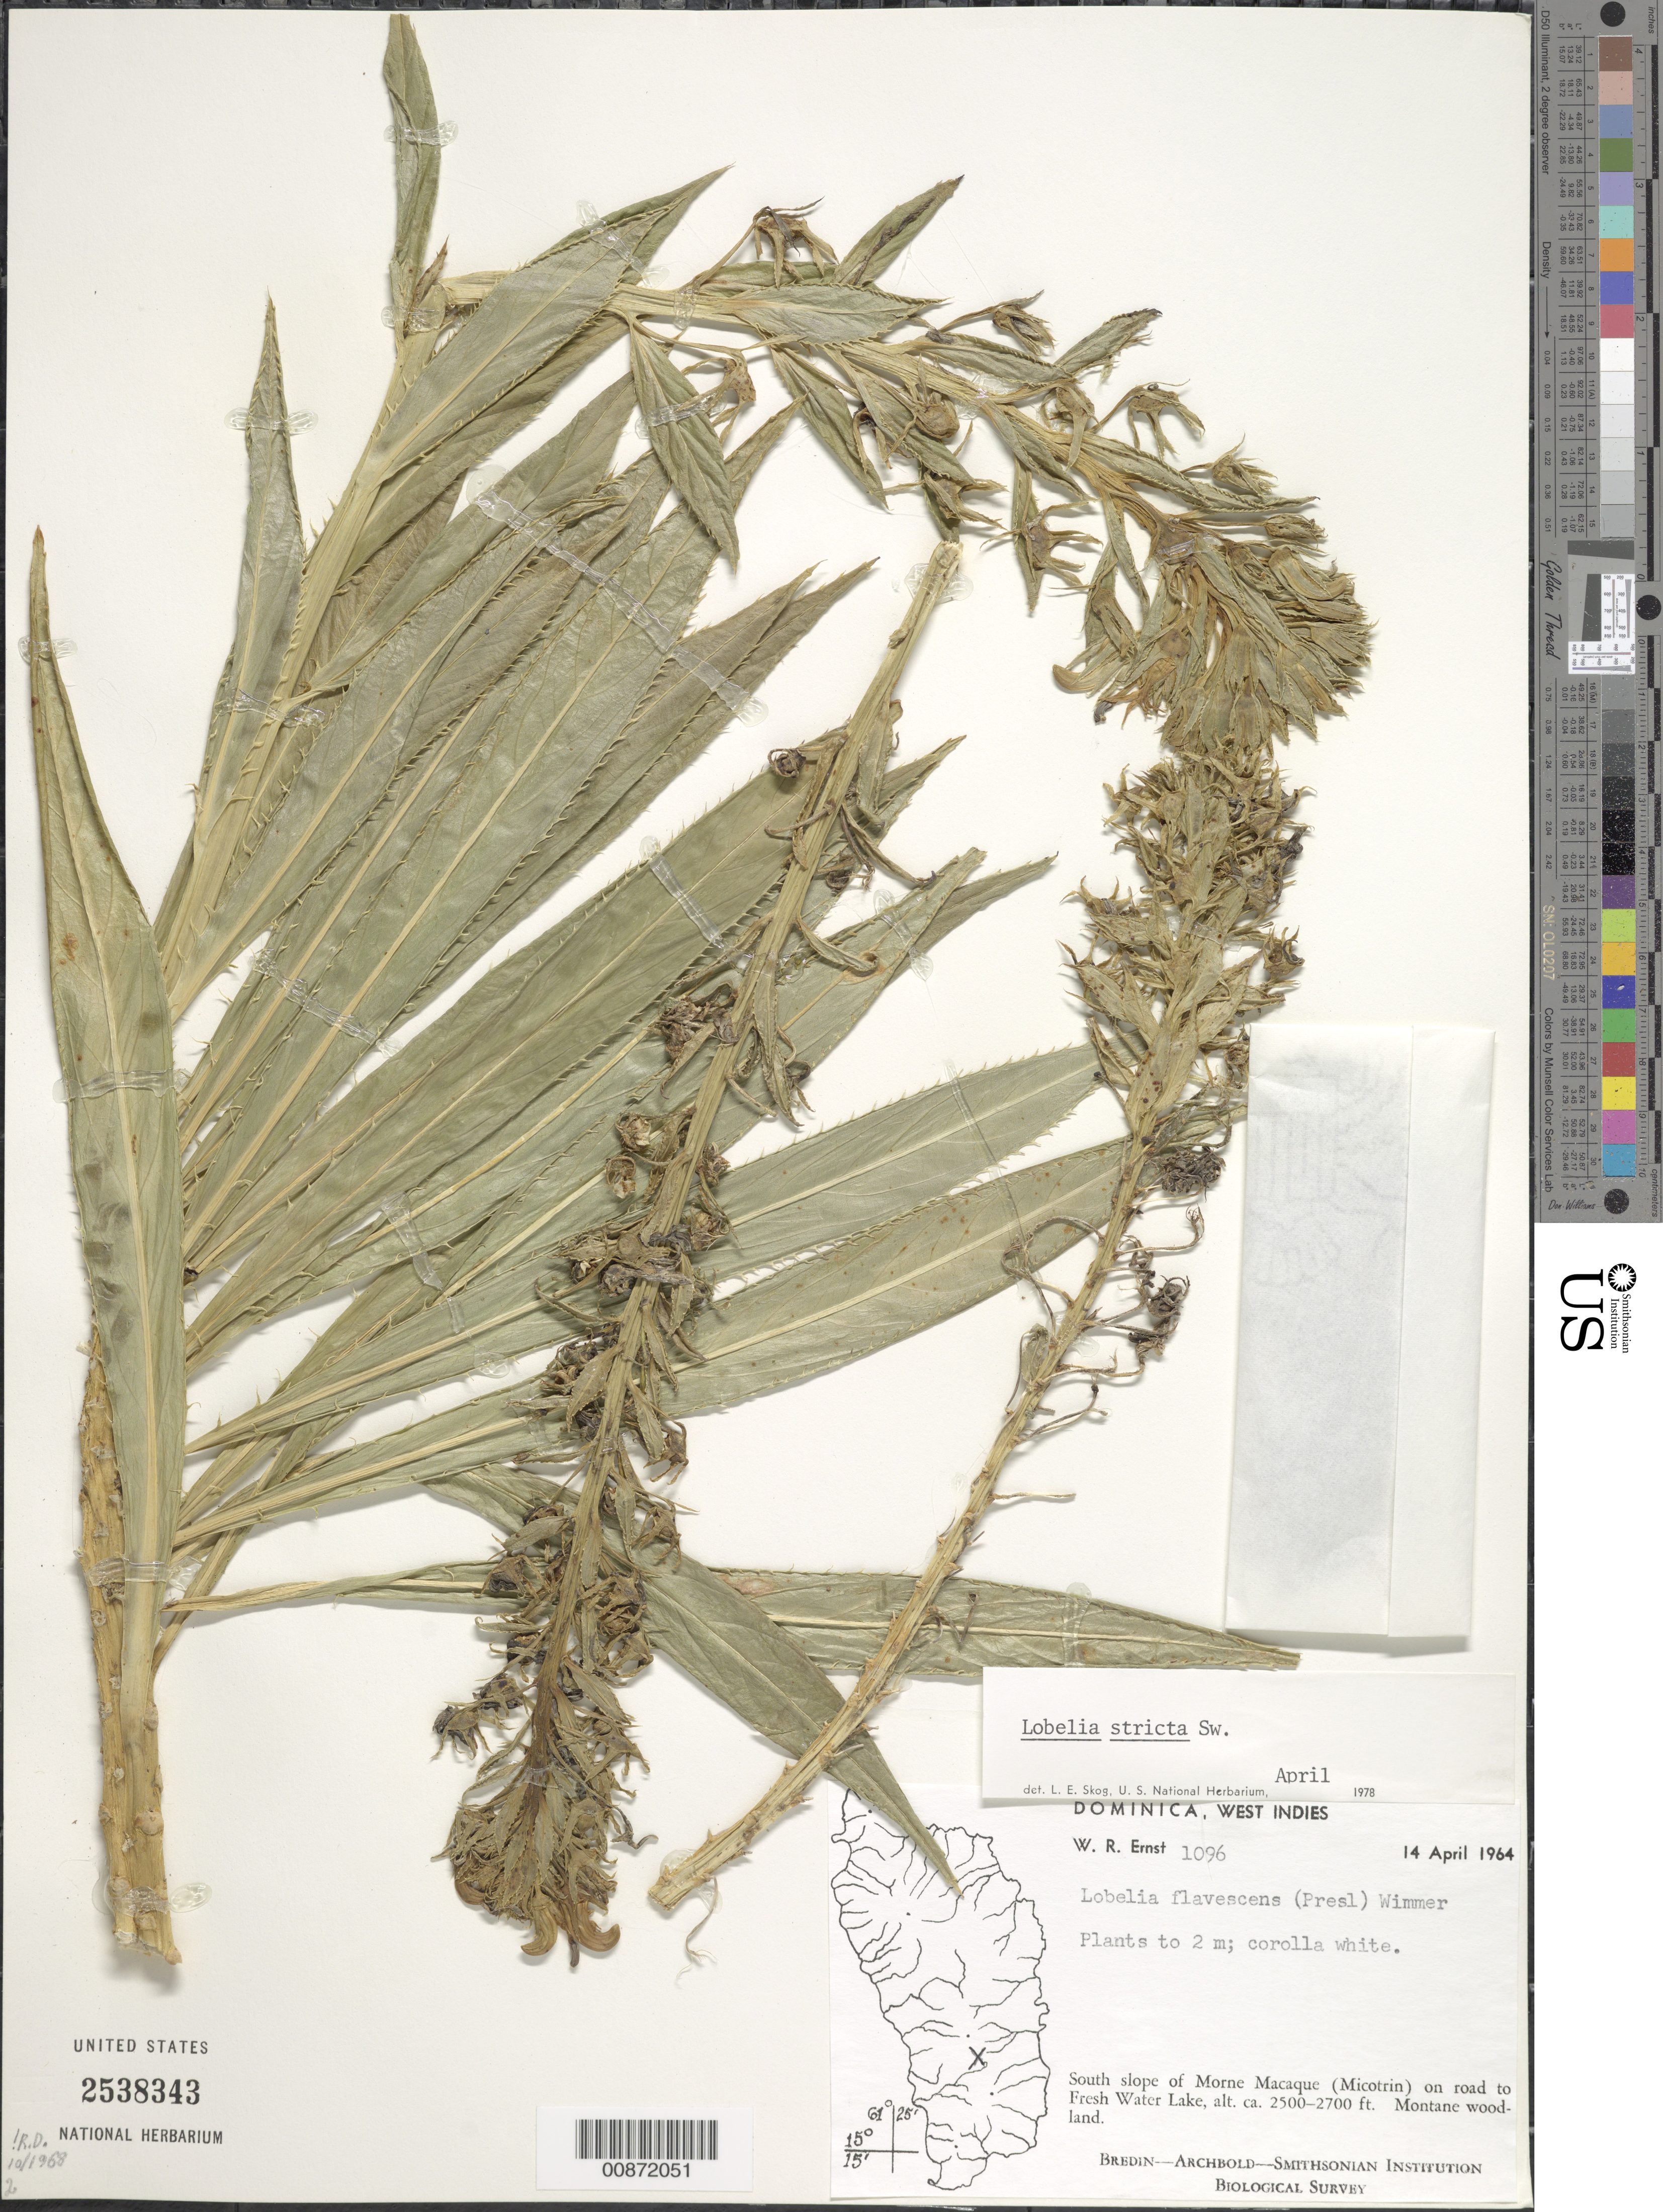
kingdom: Plantae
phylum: Tracheophyta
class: Magnoliopsida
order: Asterales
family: Campanulaceae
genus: Lobelia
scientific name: Lobelia stricta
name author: Sw.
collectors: W. R. Ernst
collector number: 1096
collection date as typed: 14 Apr 1964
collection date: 1964-04-14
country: Dominica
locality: South slope of Morne Macaque (Micotrin) on road to Fresh Water Lake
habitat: Montane woodland along road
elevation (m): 762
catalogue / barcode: US 2538343